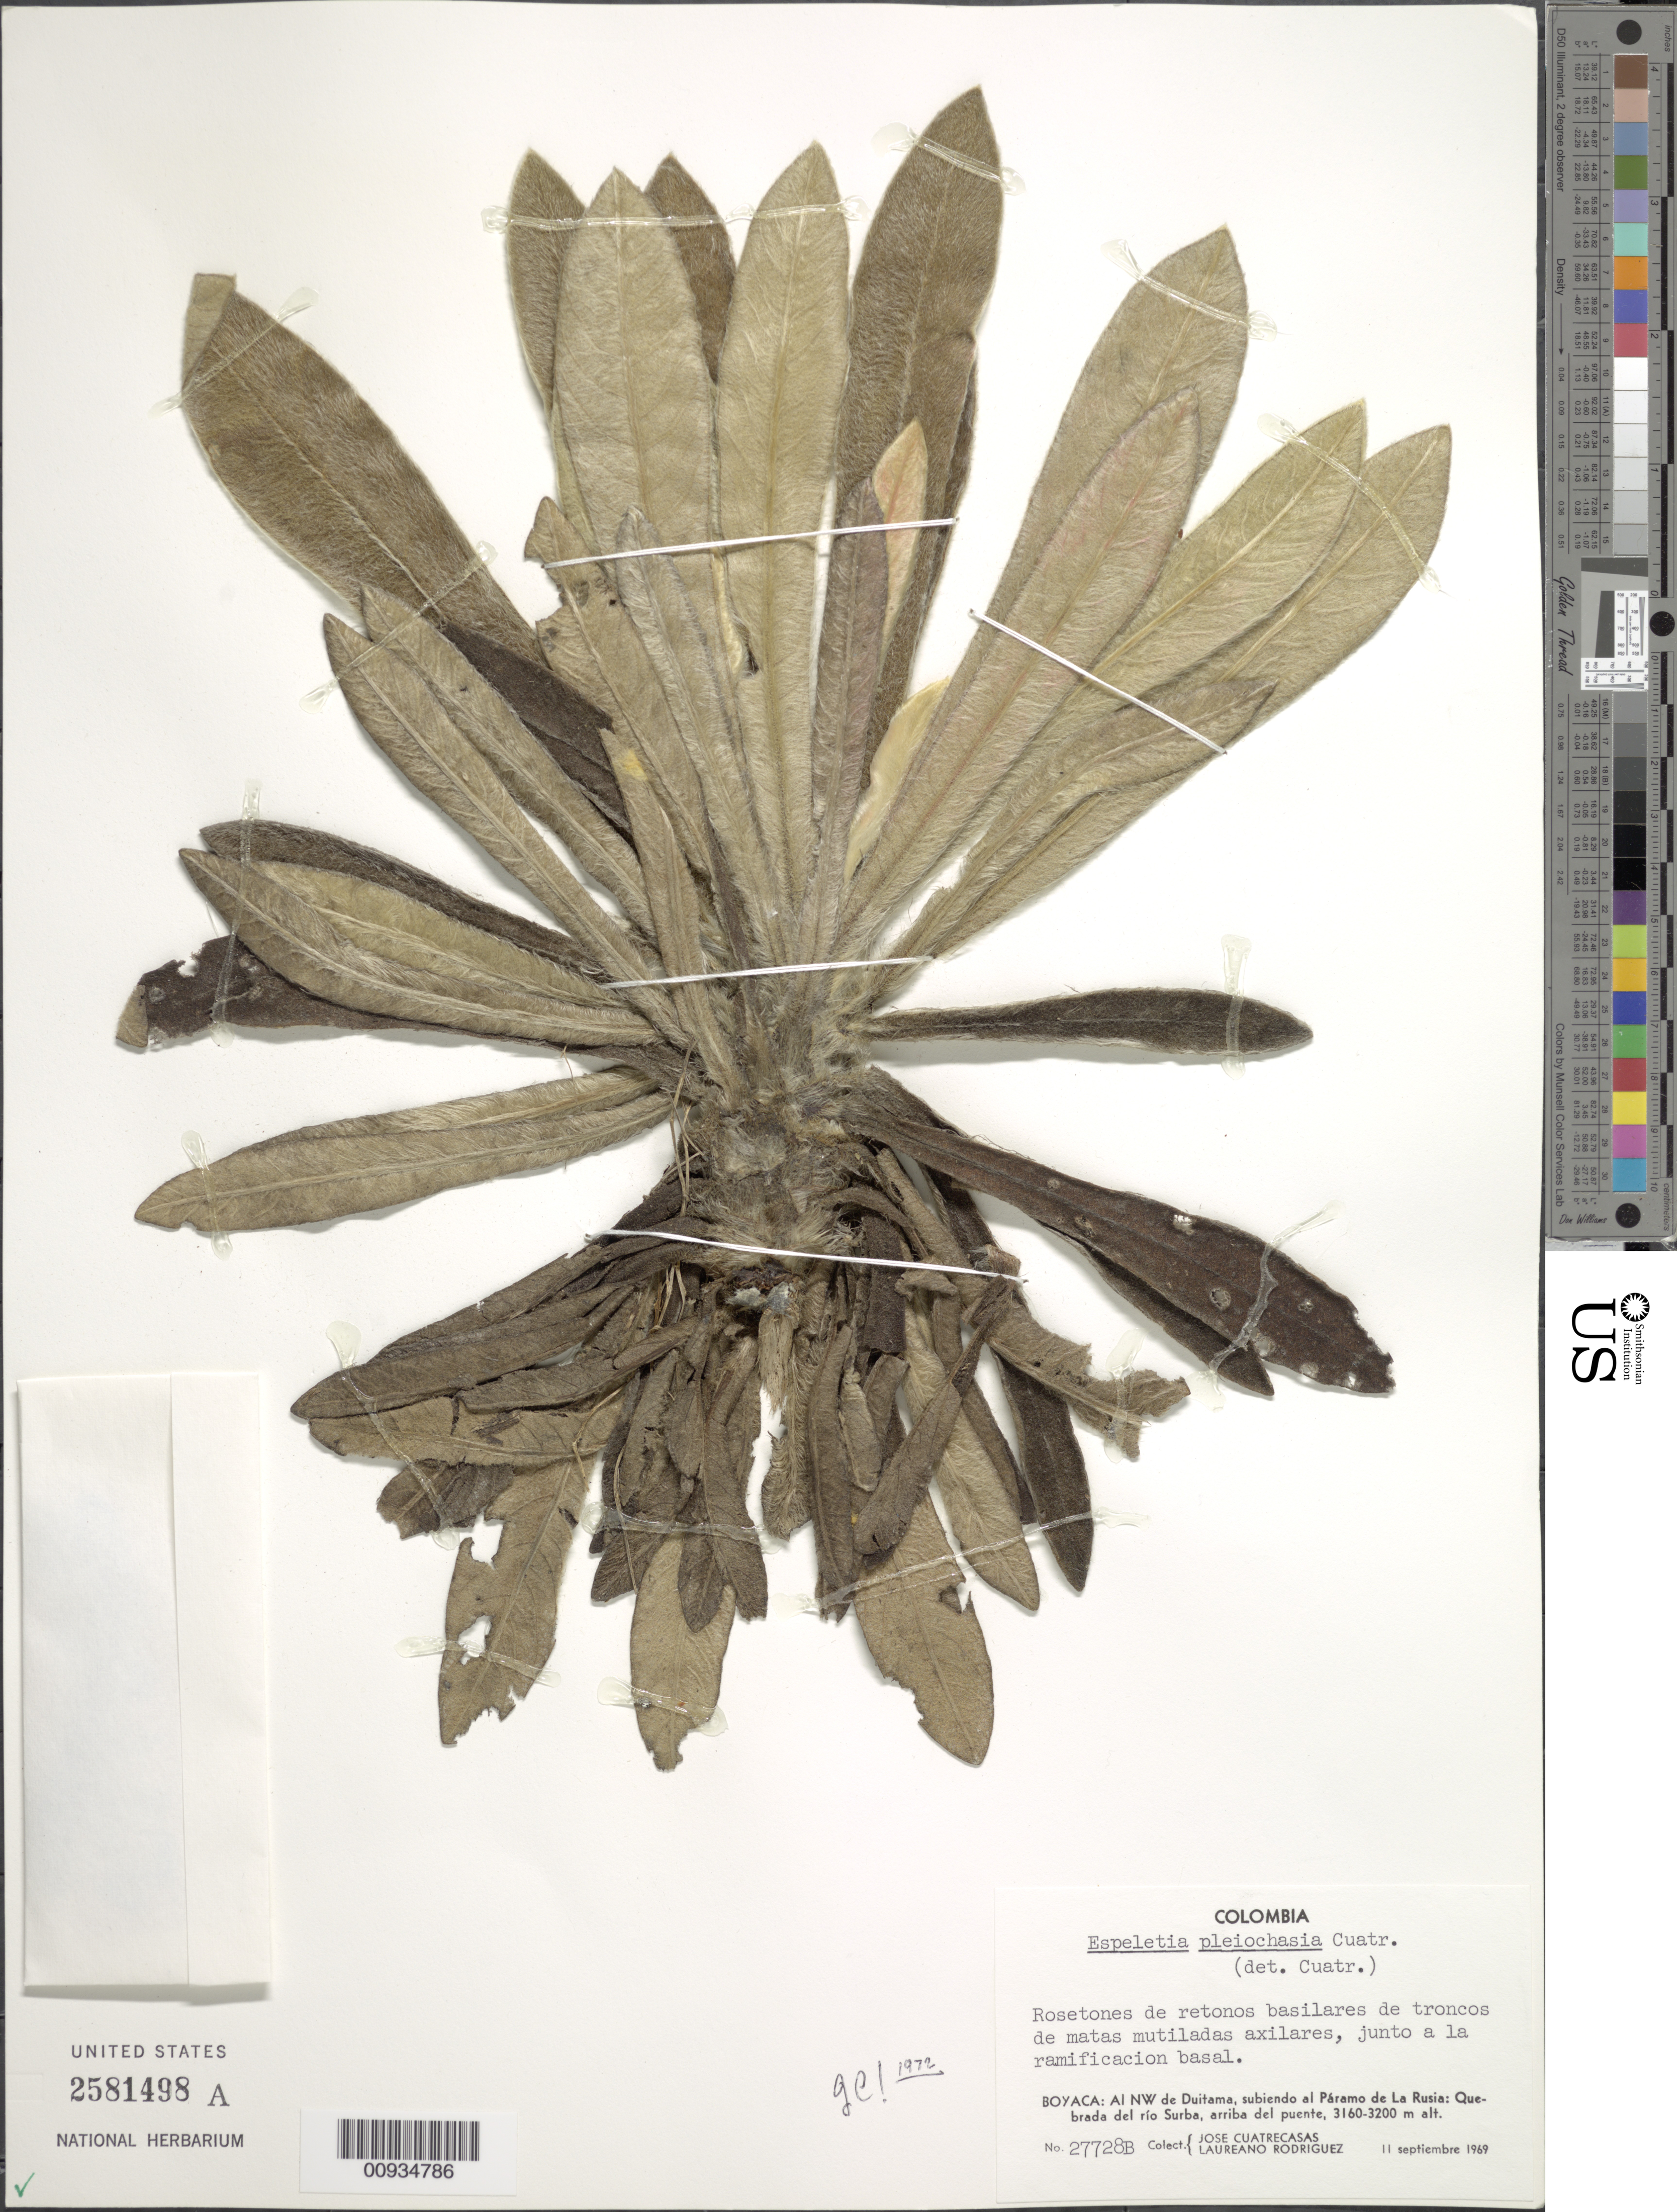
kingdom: Plantae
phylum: Tracheophyta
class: Magnoliopsida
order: Asterales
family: Asteraceae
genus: Espeletiopsis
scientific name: Espeletiopsis pleiochasia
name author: (Cuatrec.) Cuatrec.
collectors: J. Cuatrecasas & L. Rodriguez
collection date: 1969-09-11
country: Colombia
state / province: Boyacá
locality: Páramo de la Rusia. Al NW de Duitama, subiendo al P. de la Rusia; Quebrada del Río Surba, arriba del puente.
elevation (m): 3160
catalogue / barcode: US 2581498A